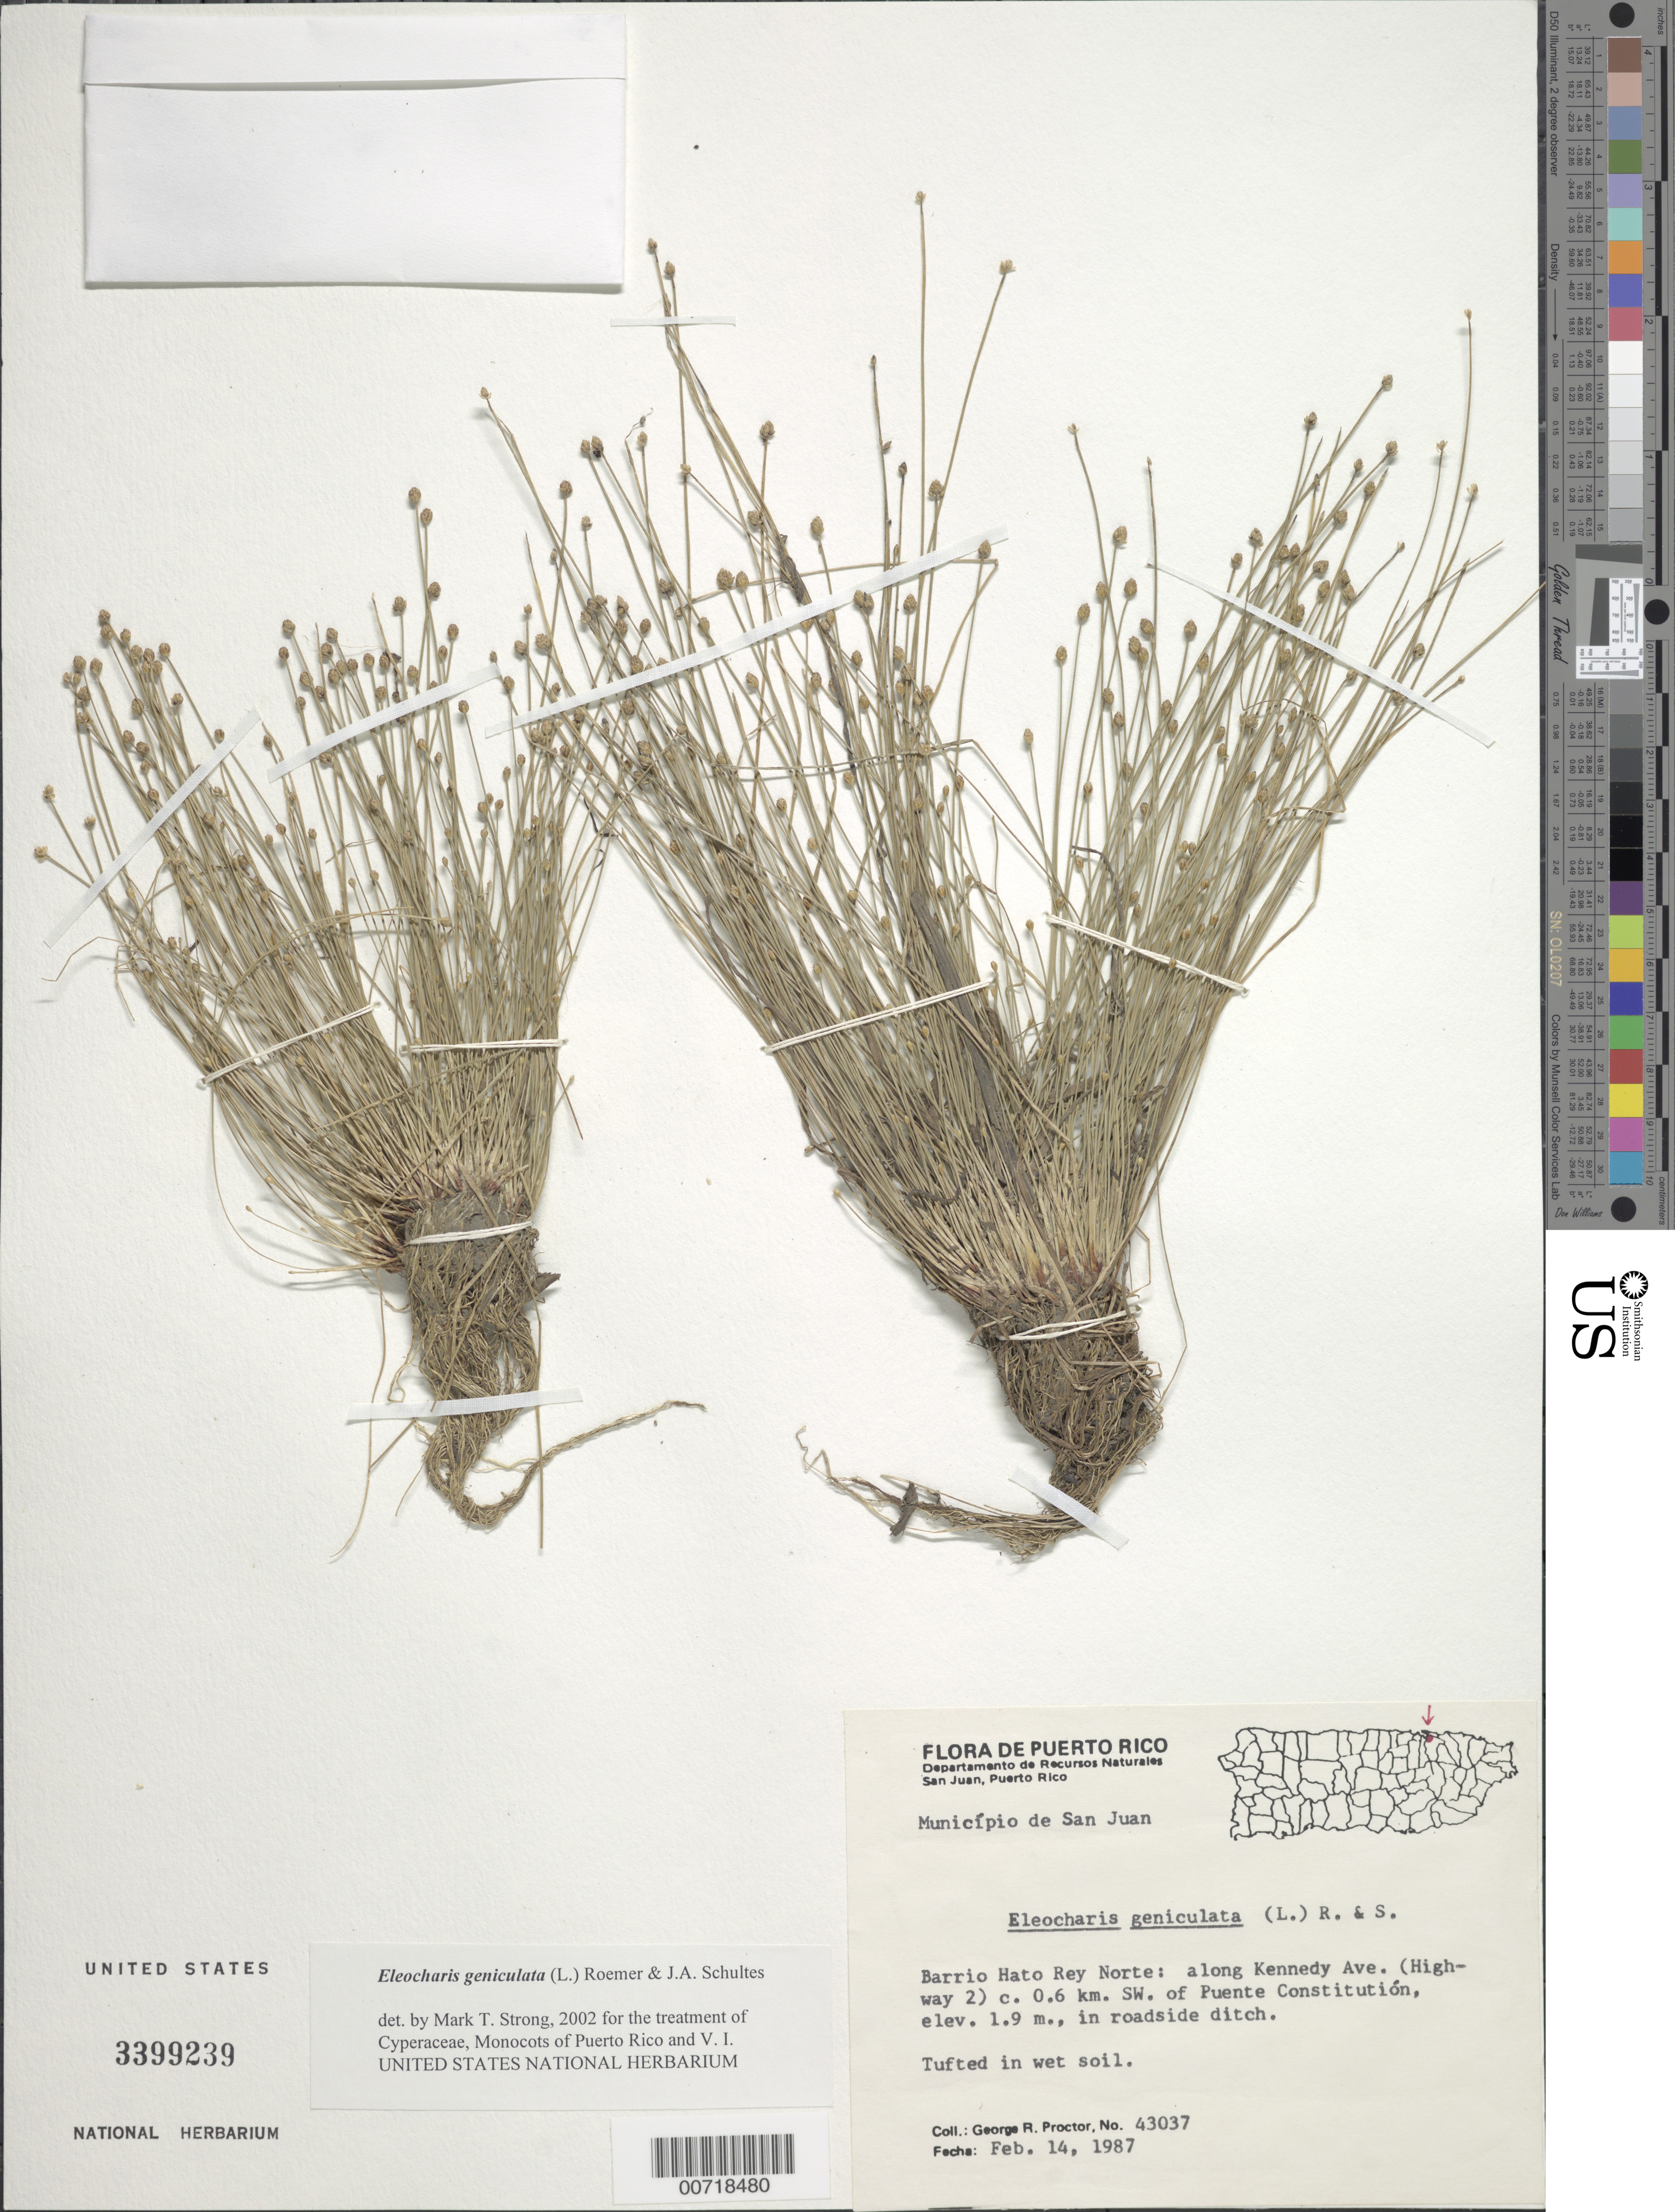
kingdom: Plantae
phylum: Tracheophyta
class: Liliopsida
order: Poales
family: Cyperaceae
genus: Eleocharis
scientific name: Eleocharis geniculata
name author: (L.) Roem. & Schult.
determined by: Strong, M. T., (US), Smithsonian Institution - National Museum of Natural History (UNITED STATES)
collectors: G. R. Proctor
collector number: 43037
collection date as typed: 14 Feb 1987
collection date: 1987-02-14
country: Puerto Rico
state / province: San Juan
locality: San Juan: Barrio Hato Rey Norte, along Kennedy Ave. (Highway 2), ca. 0.6 km SW of Puente Constitution.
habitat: In roadside ditch.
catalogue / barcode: US 3399239